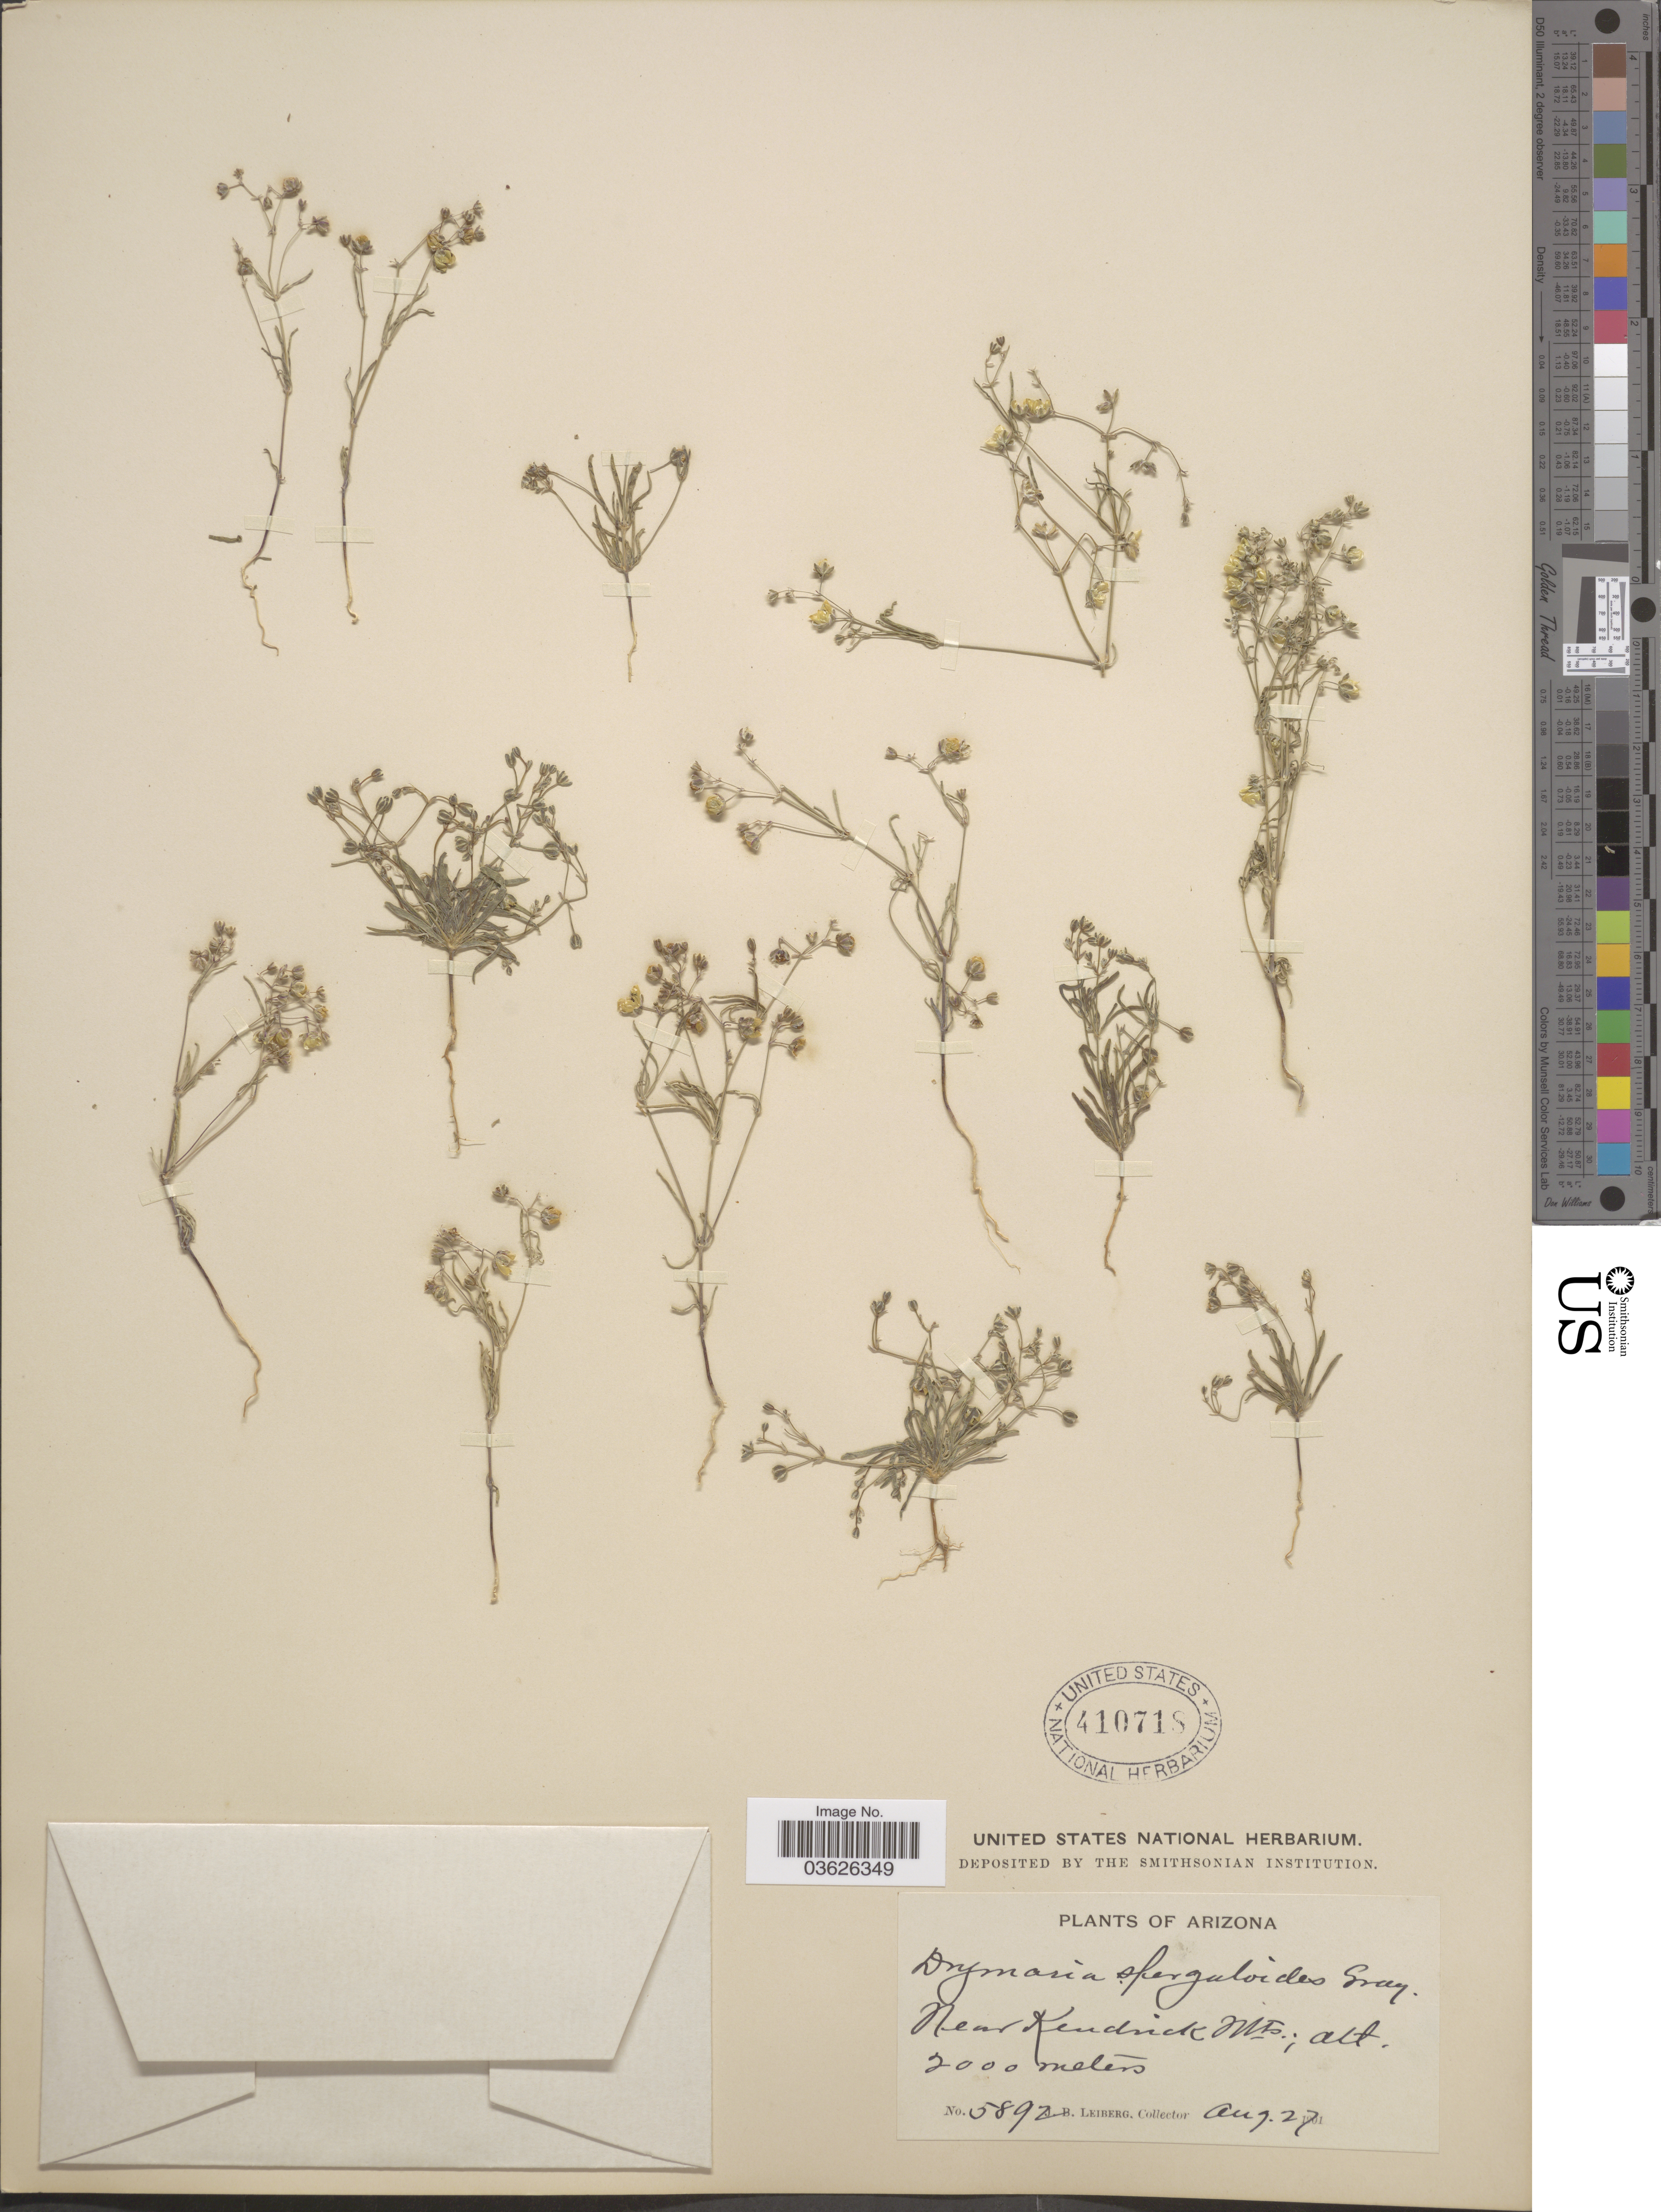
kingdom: Plantae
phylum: Tracheophyta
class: Magnoliopsida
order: Caryophyllales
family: Caryophyllaceae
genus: Drymaria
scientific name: Drymaria sperguloides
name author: A. Gray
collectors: J. B. Leiberg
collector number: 5892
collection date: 1901-08-27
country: United States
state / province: Arizona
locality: Near Kendrick Mts.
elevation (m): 2000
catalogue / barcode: US 410718